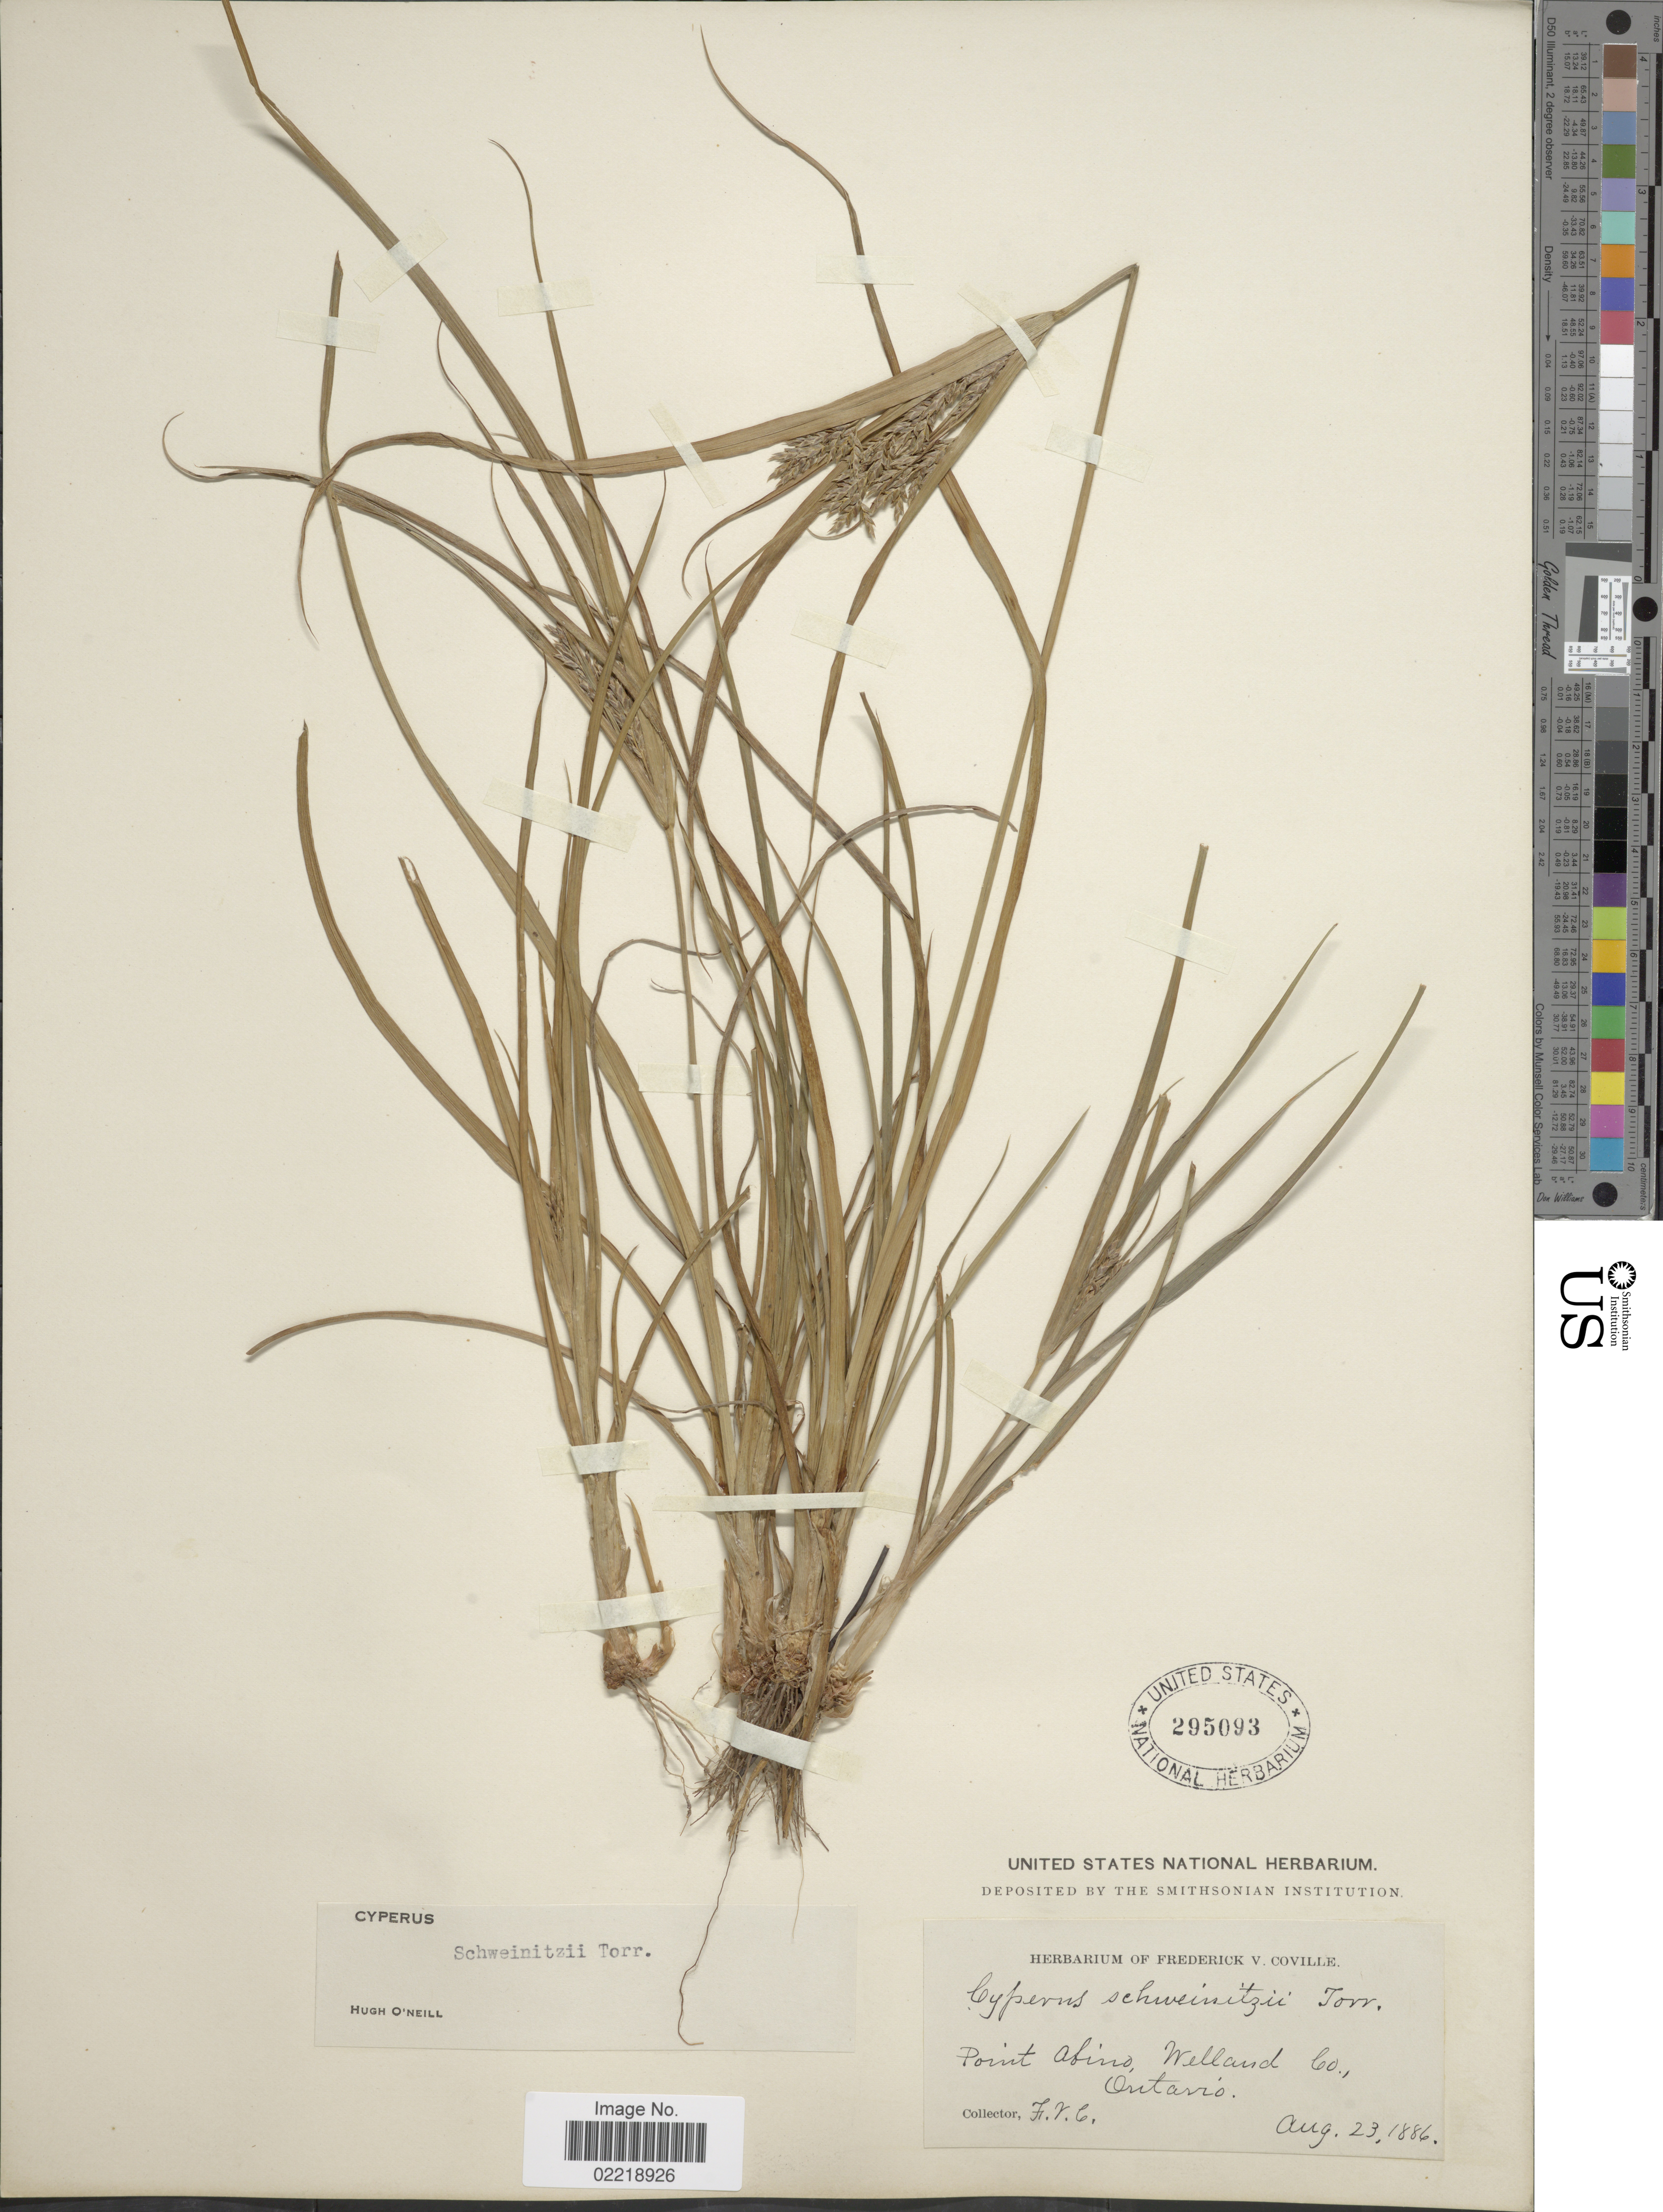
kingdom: Plantae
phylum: Tracheophyta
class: Liliopsida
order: Poales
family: Cyperaceae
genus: Cyperus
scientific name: Cyperus schweinitzii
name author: Torr.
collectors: F. V. Coville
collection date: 1886-08-23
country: Canada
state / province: Ontario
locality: Point Abino, Welland Co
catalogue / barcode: US 295093